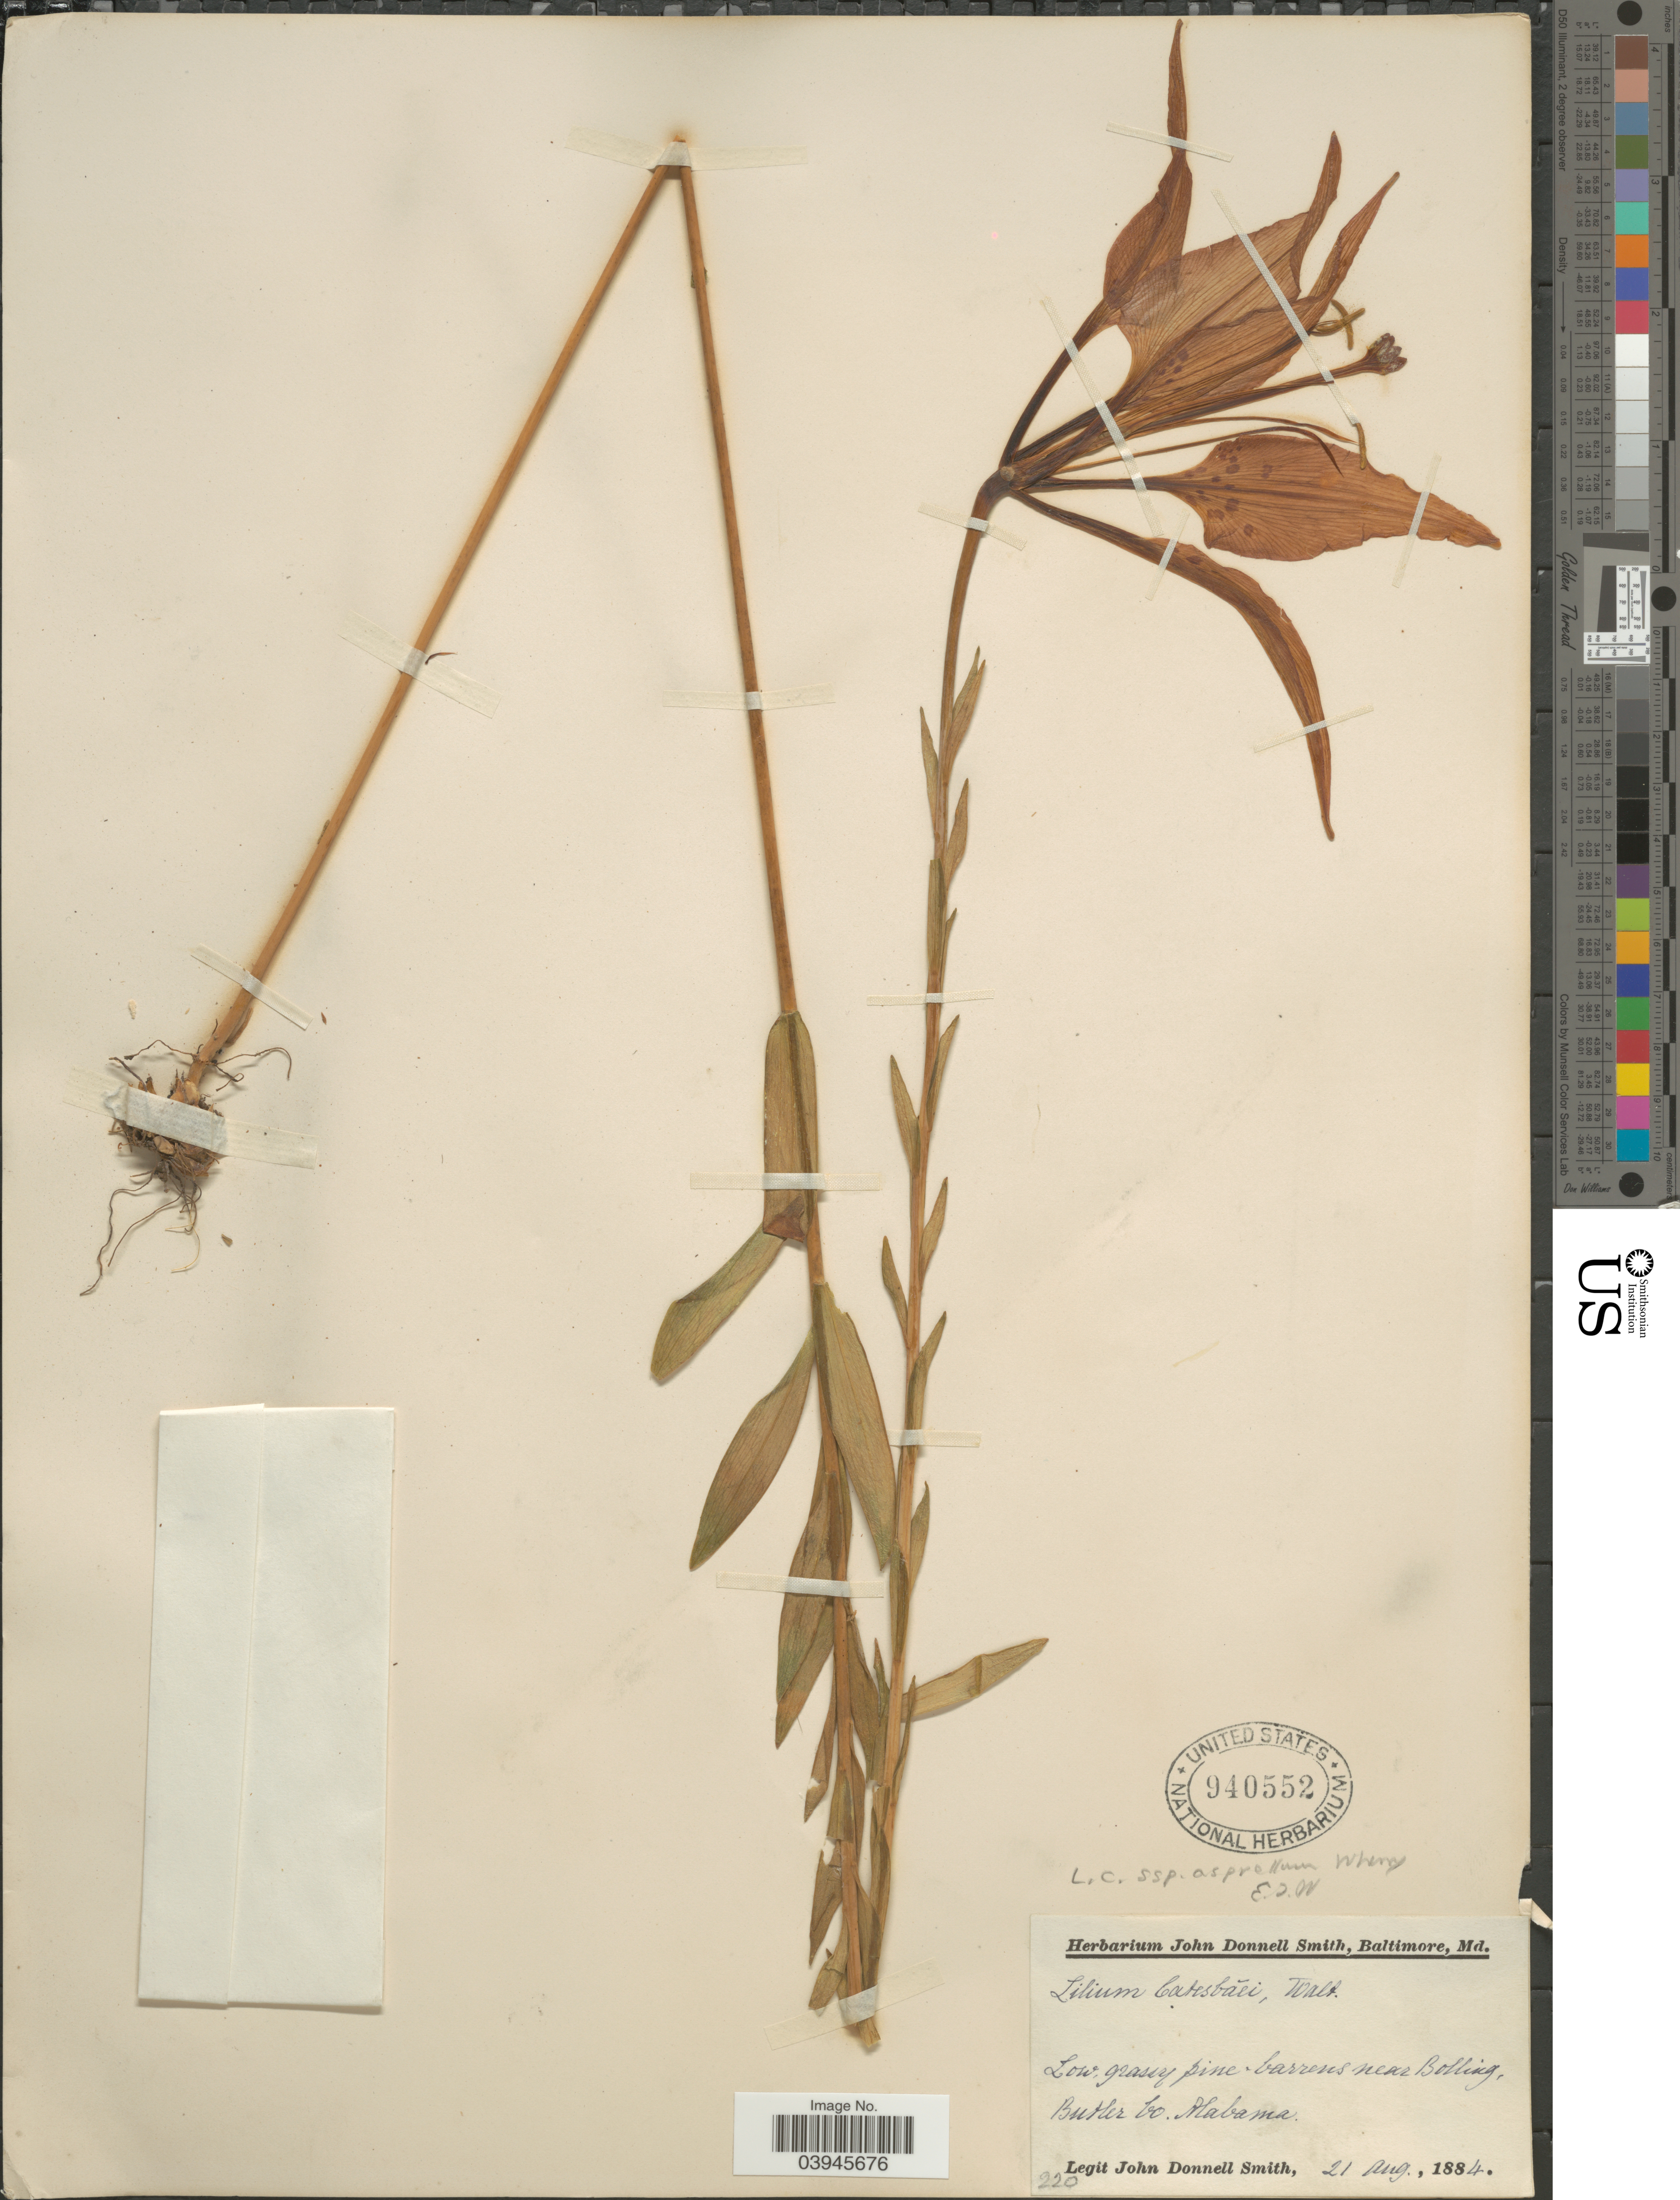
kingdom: Plantae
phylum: Tracheophyta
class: Liliopsida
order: Liliales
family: Liliaceae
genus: Lilium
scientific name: Lilium catesbaei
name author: Walter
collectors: J. Donnell Smith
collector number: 220?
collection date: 1884-08-21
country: United States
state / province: Alabama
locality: Near Bolling, Butler Co.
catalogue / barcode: US 940552